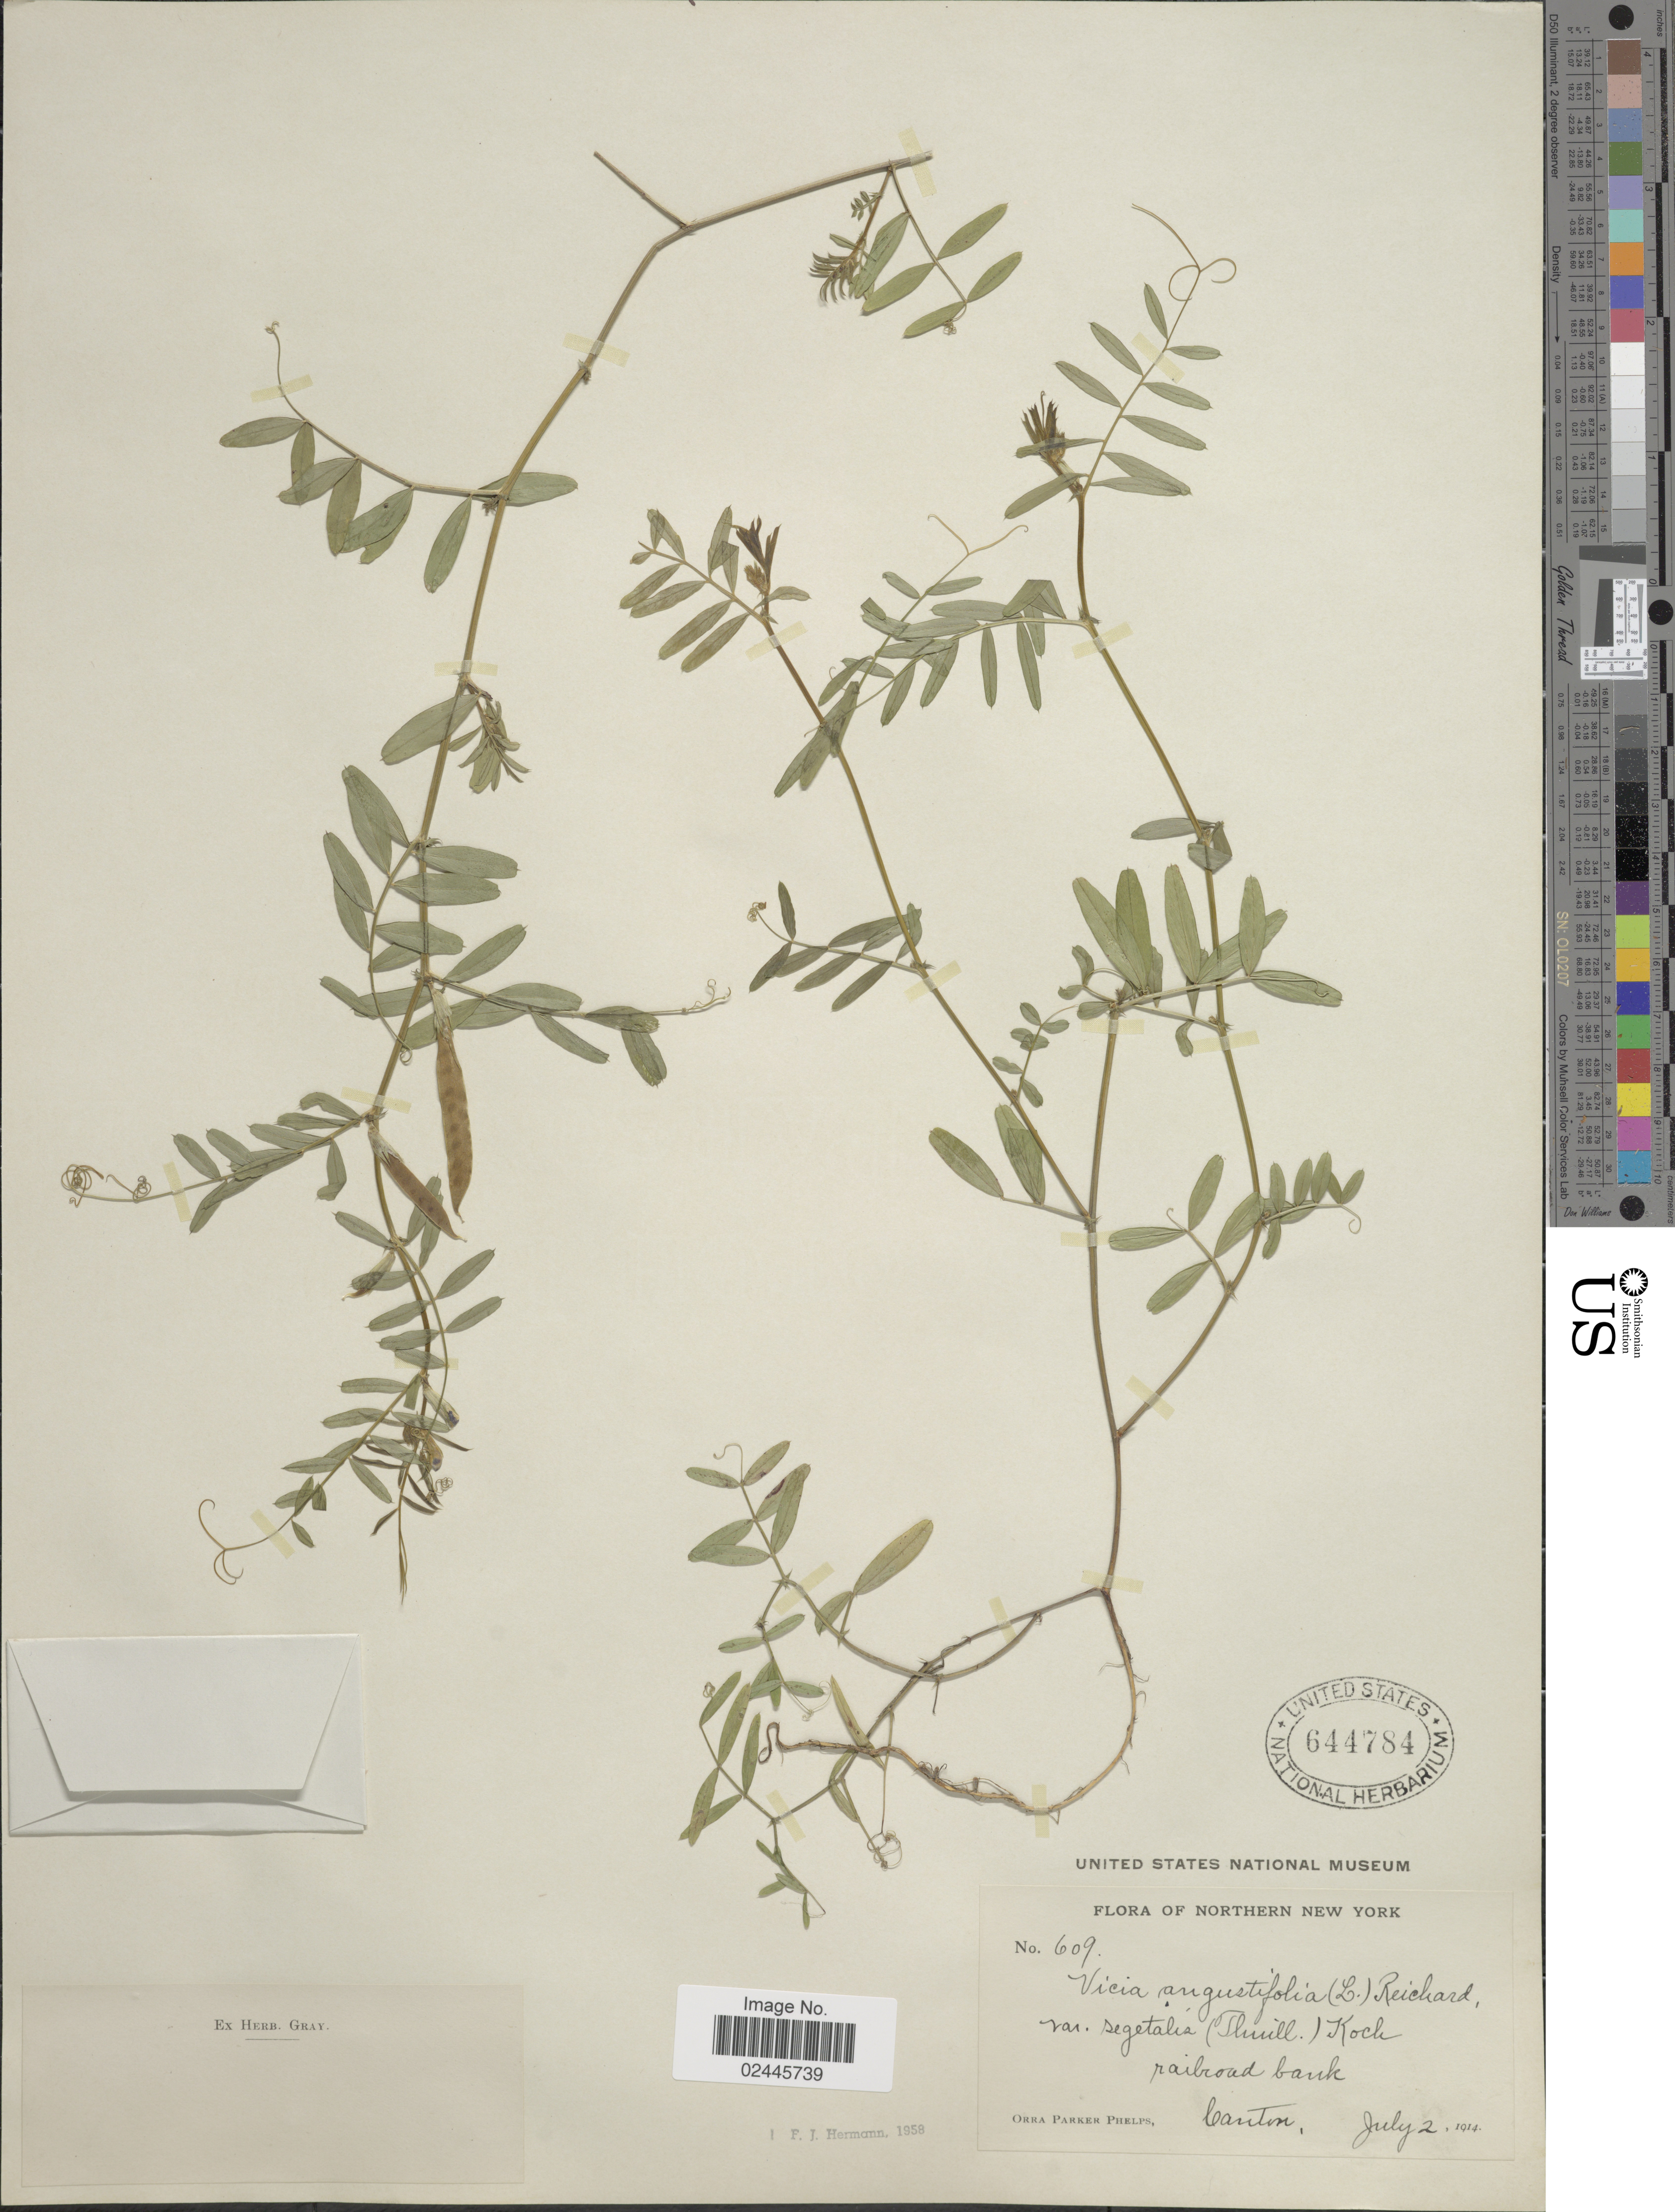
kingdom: Plantae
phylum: Tracheophyta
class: Magnoliopsida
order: Fabales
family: Fabaceae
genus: Vicia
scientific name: Vicia angustifolia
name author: L.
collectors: O. P. Phelps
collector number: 609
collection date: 1914-07-02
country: United States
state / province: New York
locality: Northern New York. Railroad bank, Canton.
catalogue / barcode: US 644784